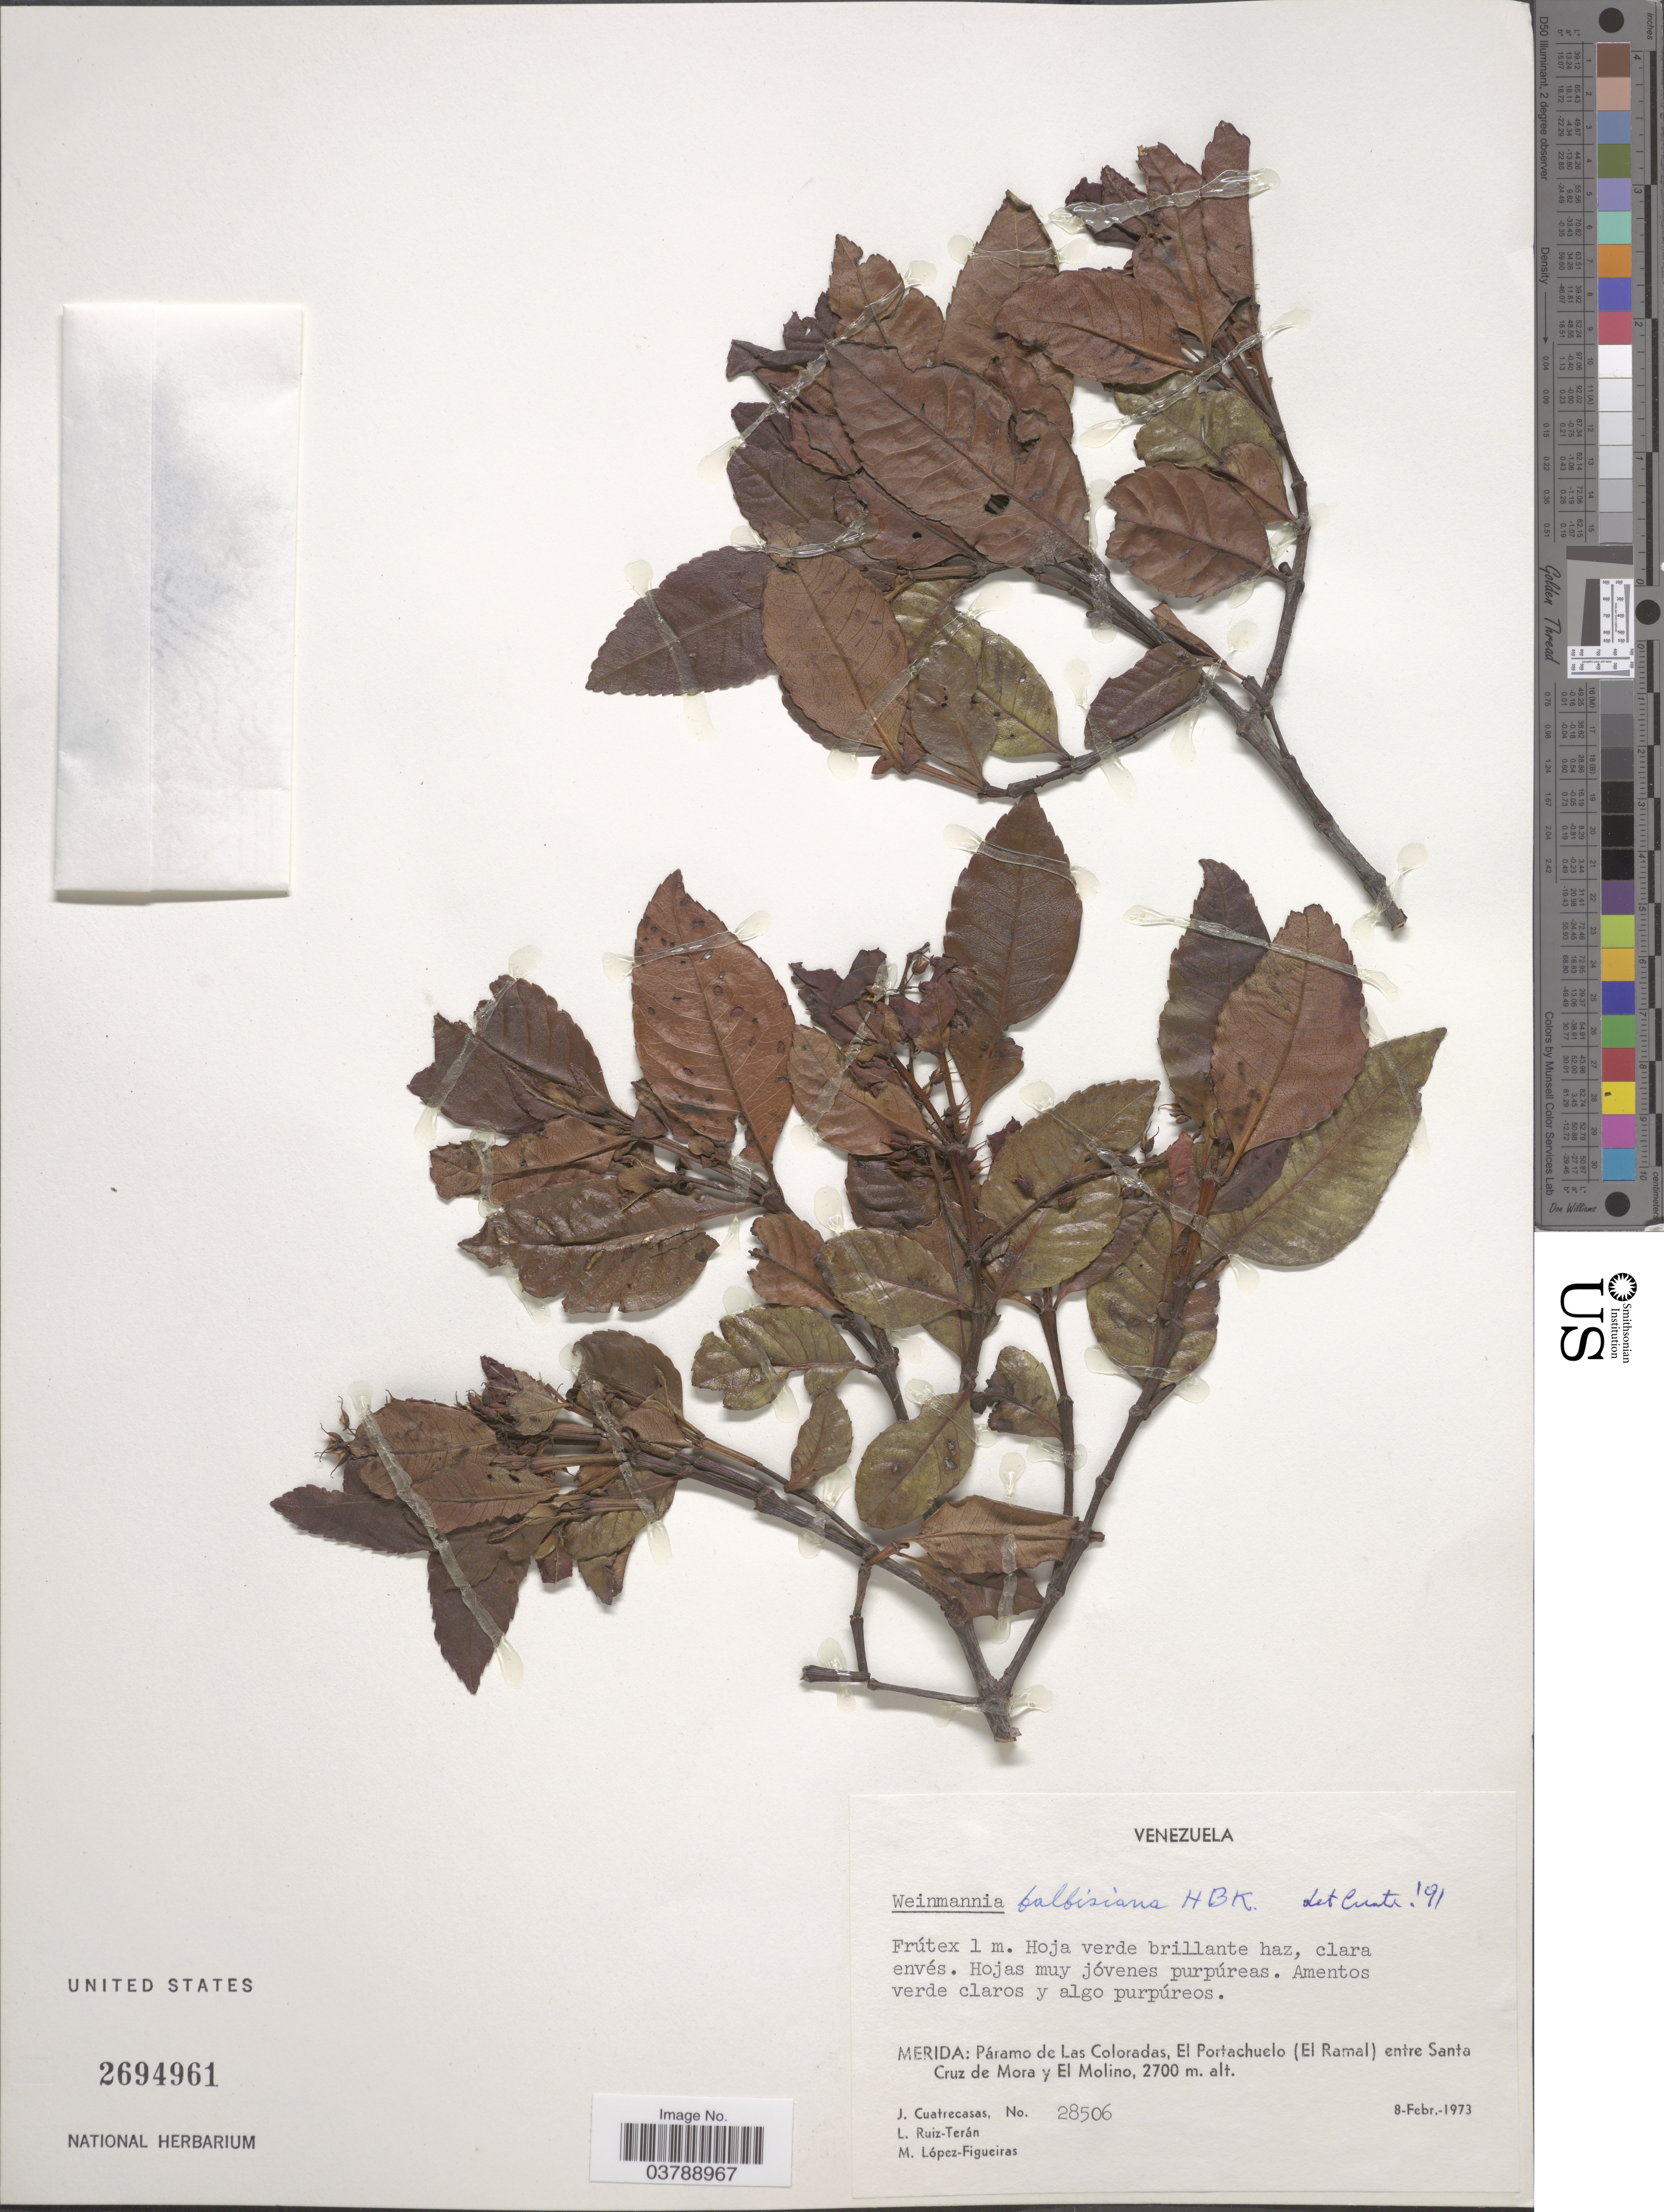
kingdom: Plantae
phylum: Tracheophyta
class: Magnoliopsida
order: Oxalidales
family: Cunoniaceae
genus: Weinmannia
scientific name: Weinmannia balbisiana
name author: Kunth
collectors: J. Cuatrecasas, L. E. Ruíz-Terán & M. López Figueiras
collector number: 28506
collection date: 1973-02-08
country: Venezuela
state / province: Merida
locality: Páramo de Las Coloradas, El Portachuelo (El Ramal) entre Santa Cruz de Mora y El Molino.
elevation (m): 2700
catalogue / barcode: US 2694961